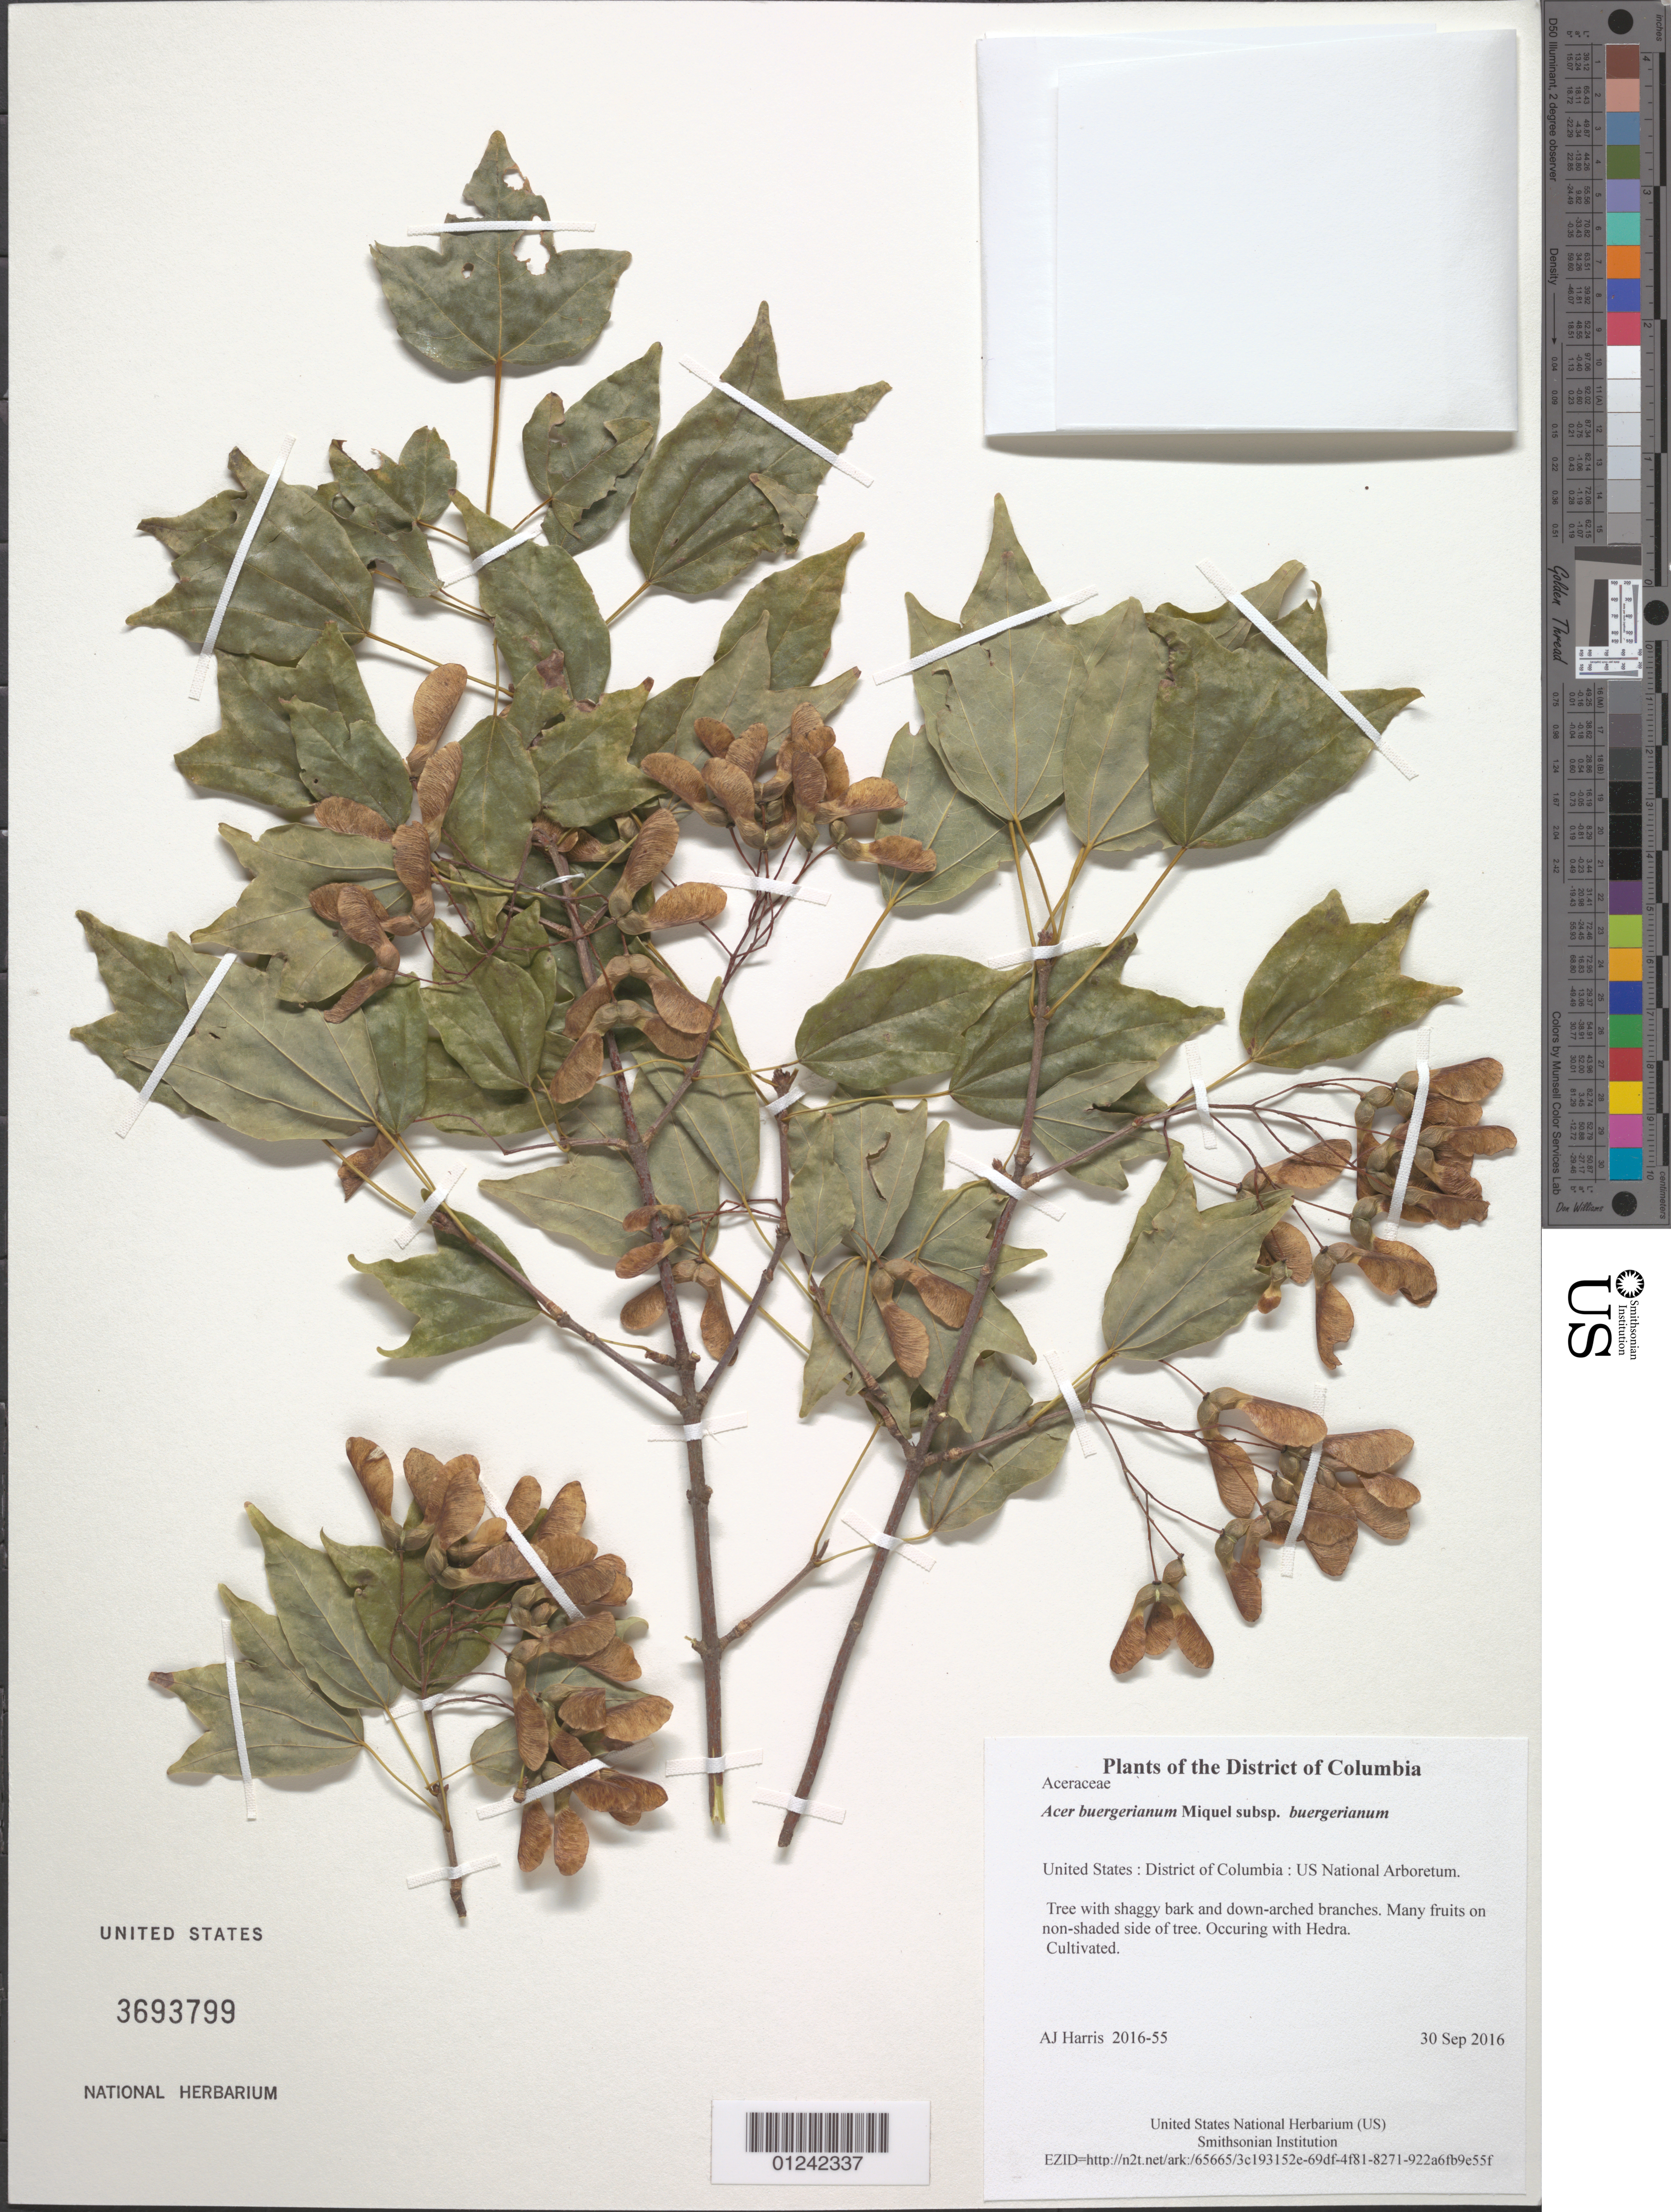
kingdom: Plantae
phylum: Tracheophyta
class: Magnoliopsida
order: Sapindales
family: Sapindaceae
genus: Acer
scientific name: Acer buergerianum subsp. buergerianum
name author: Miq.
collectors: A. J. Harris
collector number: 2016-55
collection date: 2016-09-30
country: United States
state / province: District of Columbia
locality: US National Arboretum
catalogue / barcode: US 3693799